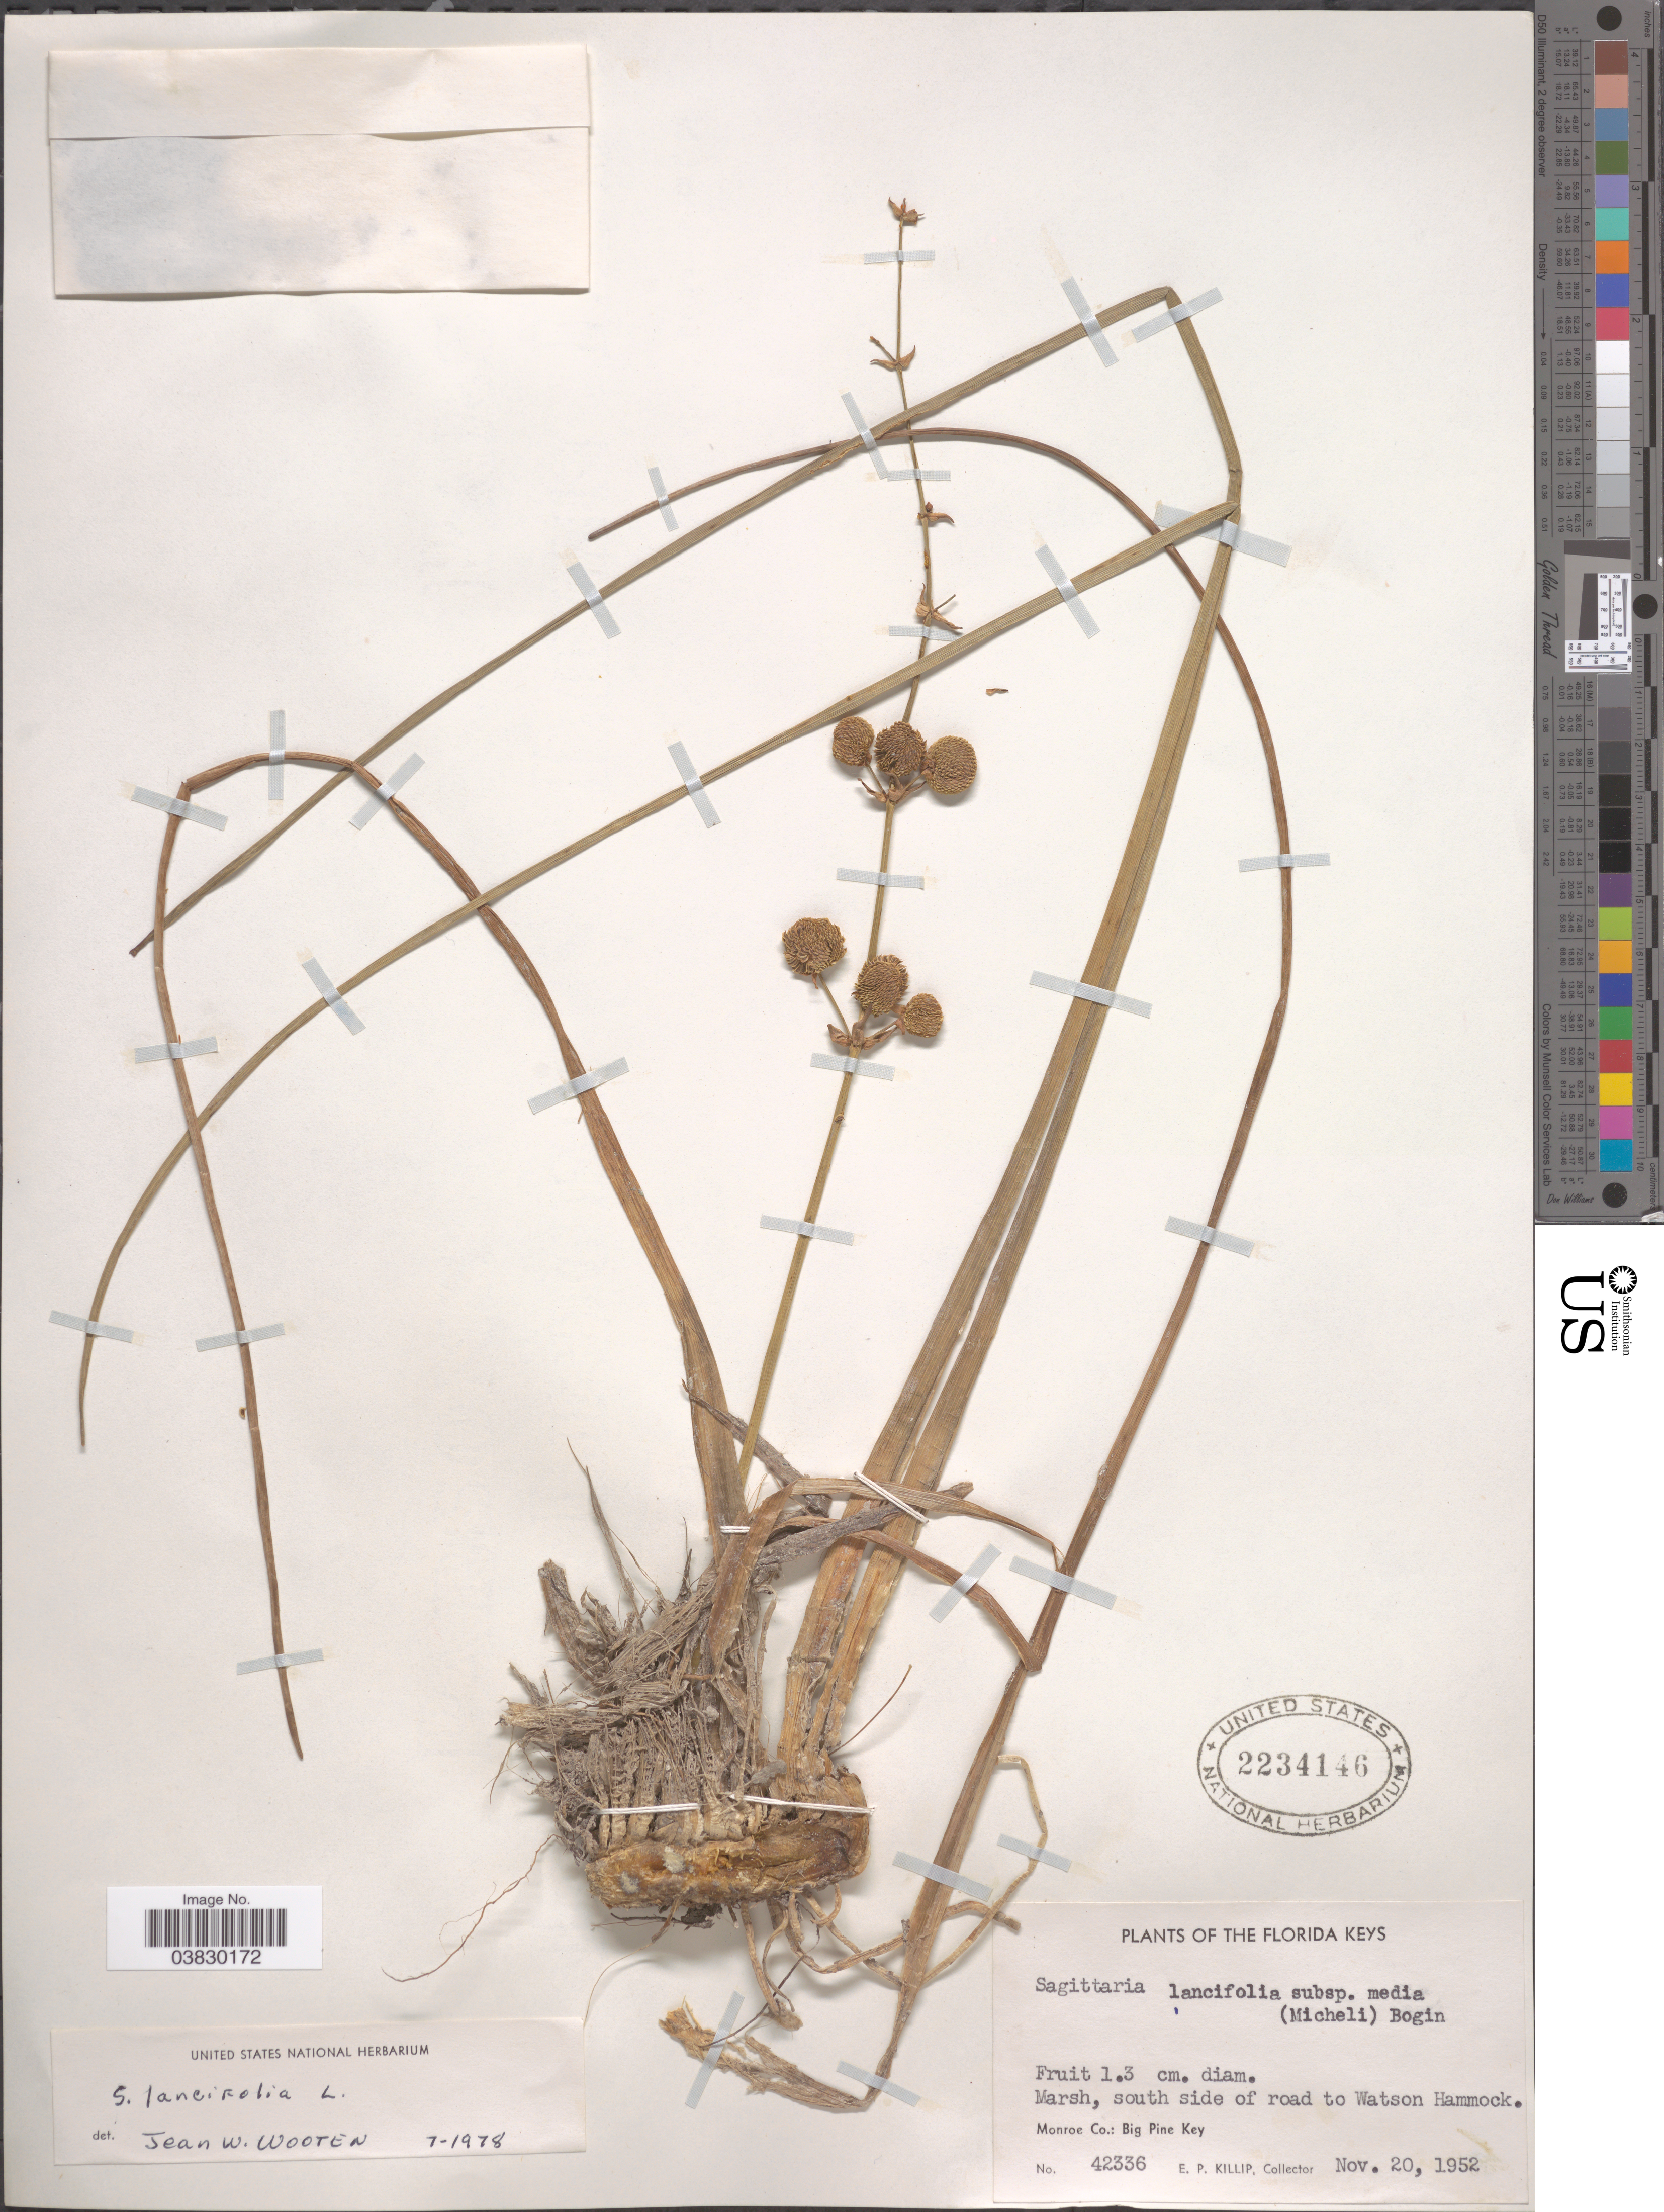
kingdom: Plantae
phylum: Tracheophyta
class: Liliopsida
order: Alismatales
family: Alismataceae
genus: Sagittaria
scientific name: Sagittaria lancifolia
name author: L.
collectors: E. P. Killip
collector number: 42336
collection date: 1952-11-20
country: United States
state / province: Florida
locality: The Florida Keys. South side of road to Watson Hammock. Monroe Co.: Big Pine Key.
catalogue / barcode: US 2234146